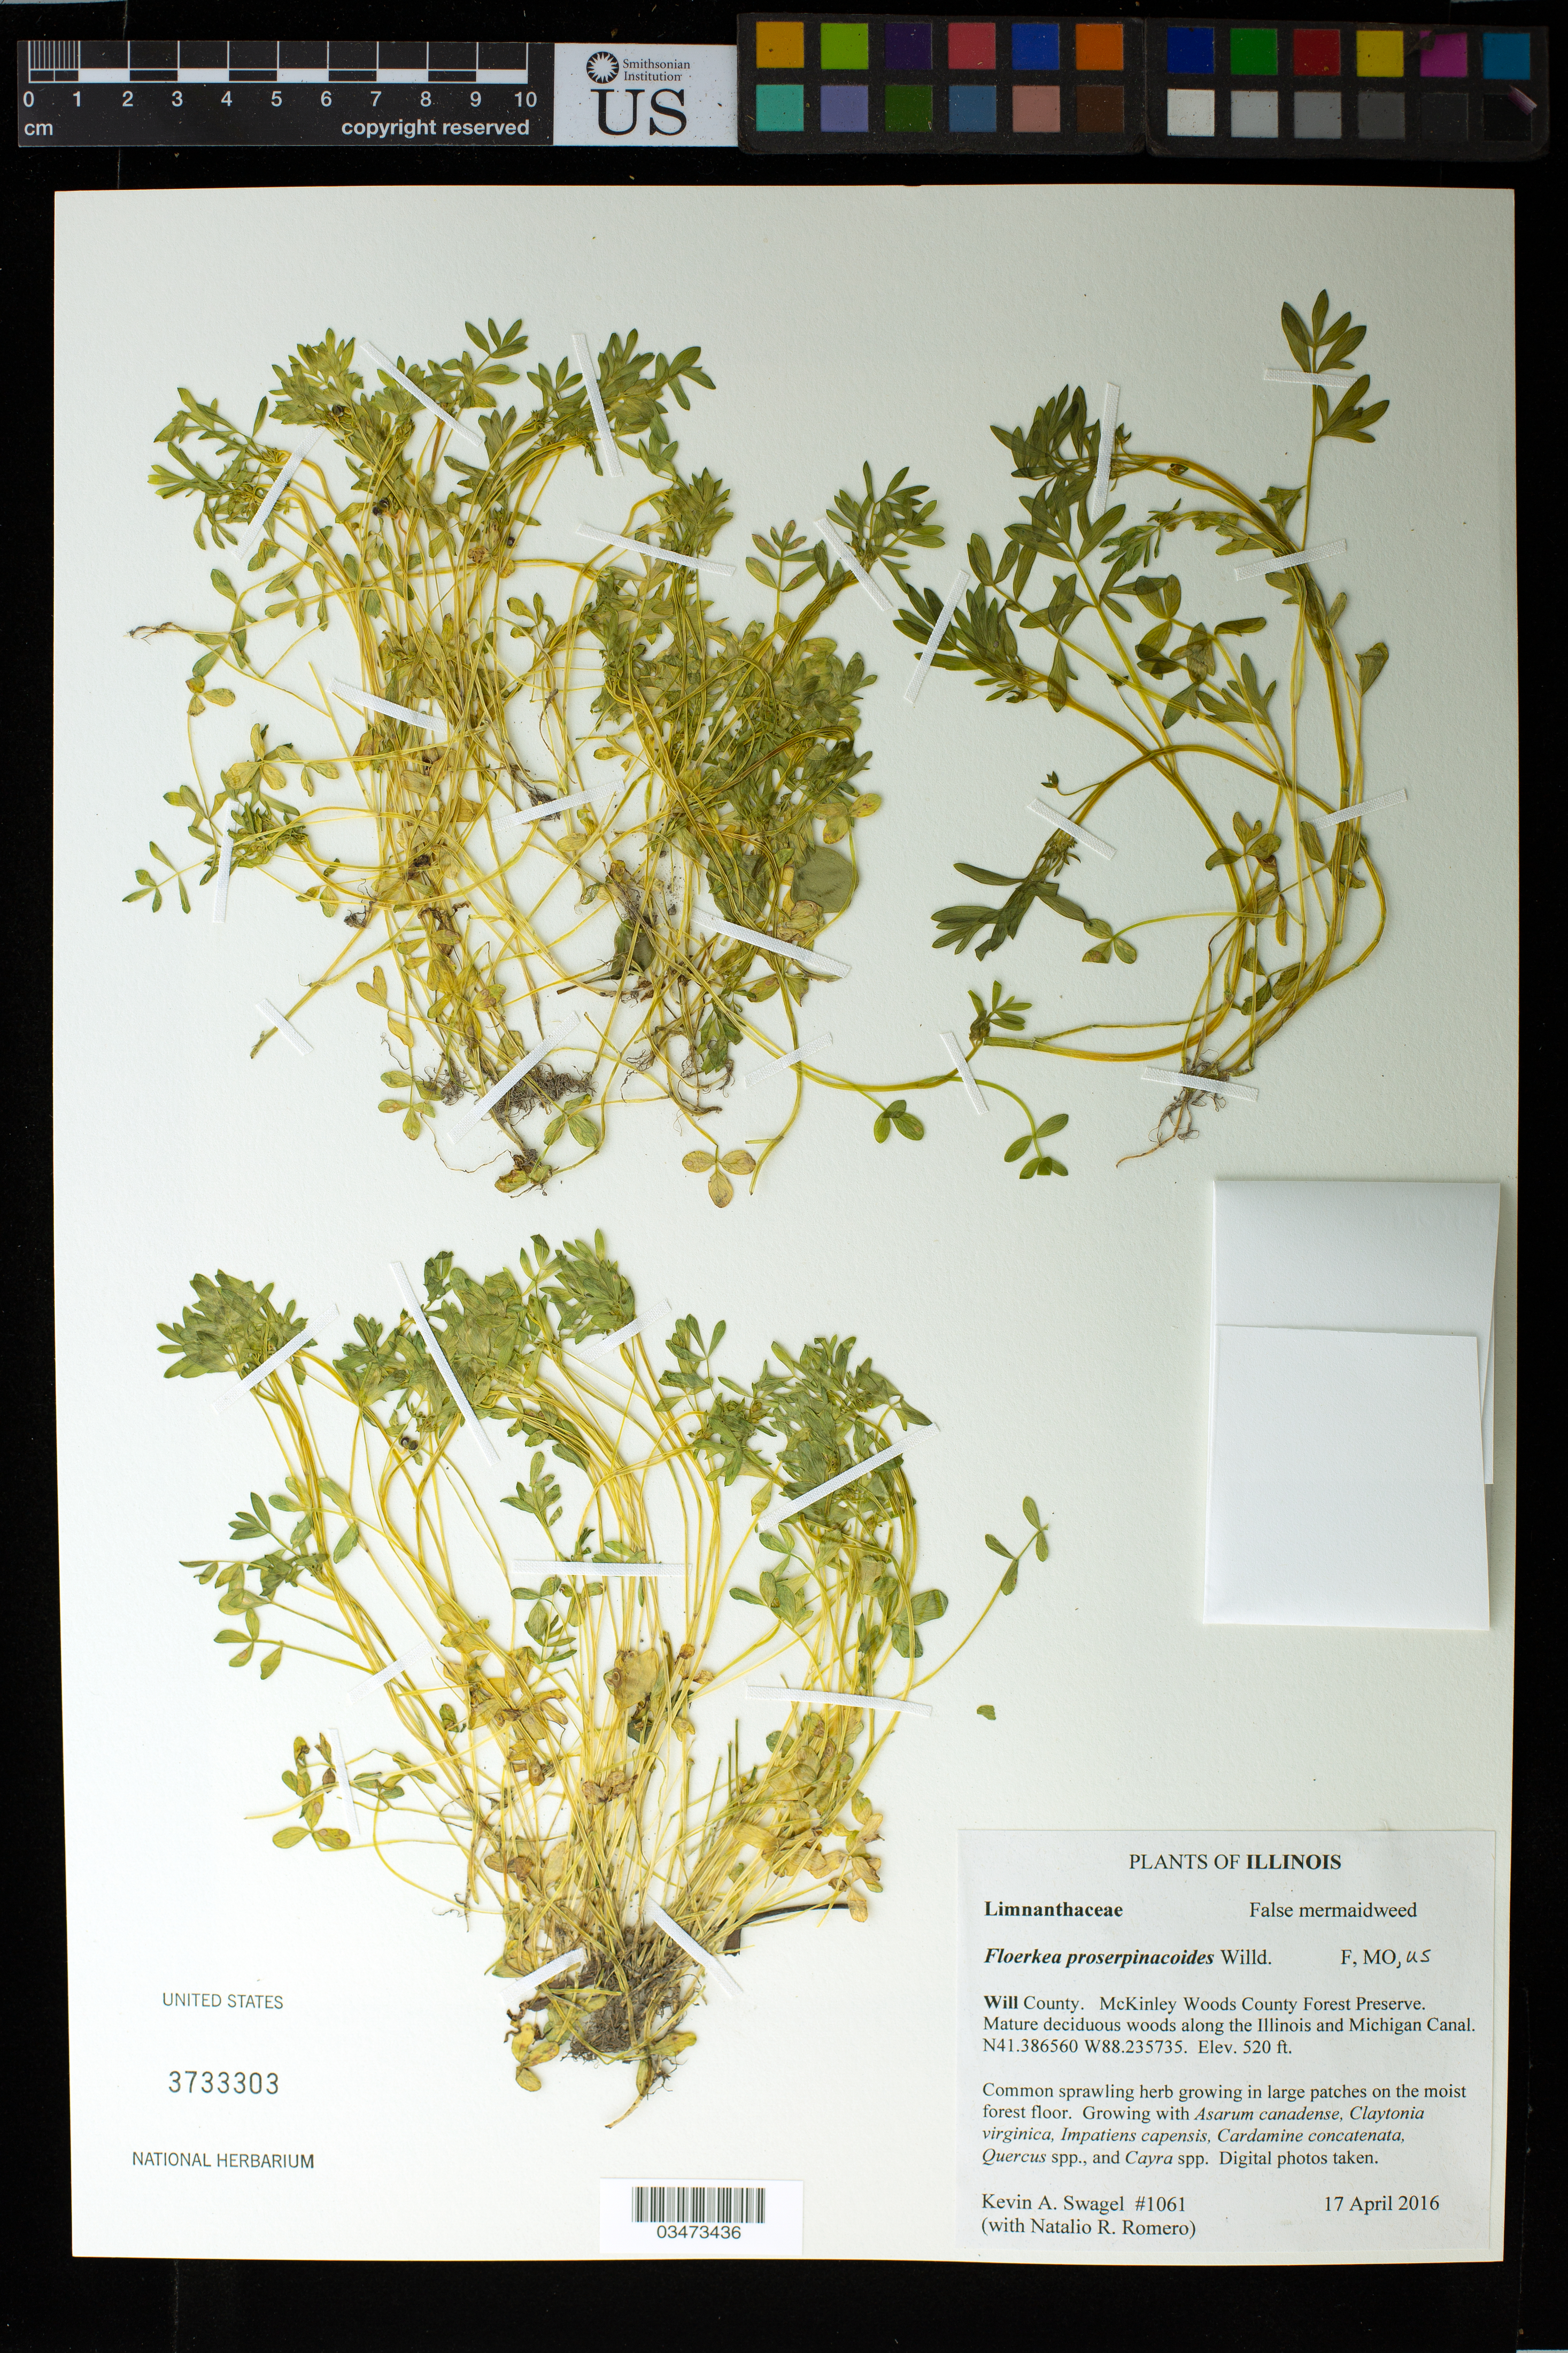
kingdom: Plantae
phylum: Tracheophyta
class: Magnoliopsida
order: Brassicales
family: Limnanthaceae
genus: Floerkea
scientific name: Floerkea proserpinacoides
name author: Willd.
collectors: K. Swagel & N. Romero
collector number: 1061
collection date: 2016-04-17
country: United States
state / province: Illinois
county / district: Will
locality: Will County. McKinley Woods County Forest Preserve. Mature deciduous woods along the Illinois and Michigan Canal.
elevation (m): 158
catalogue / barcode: US 3733303